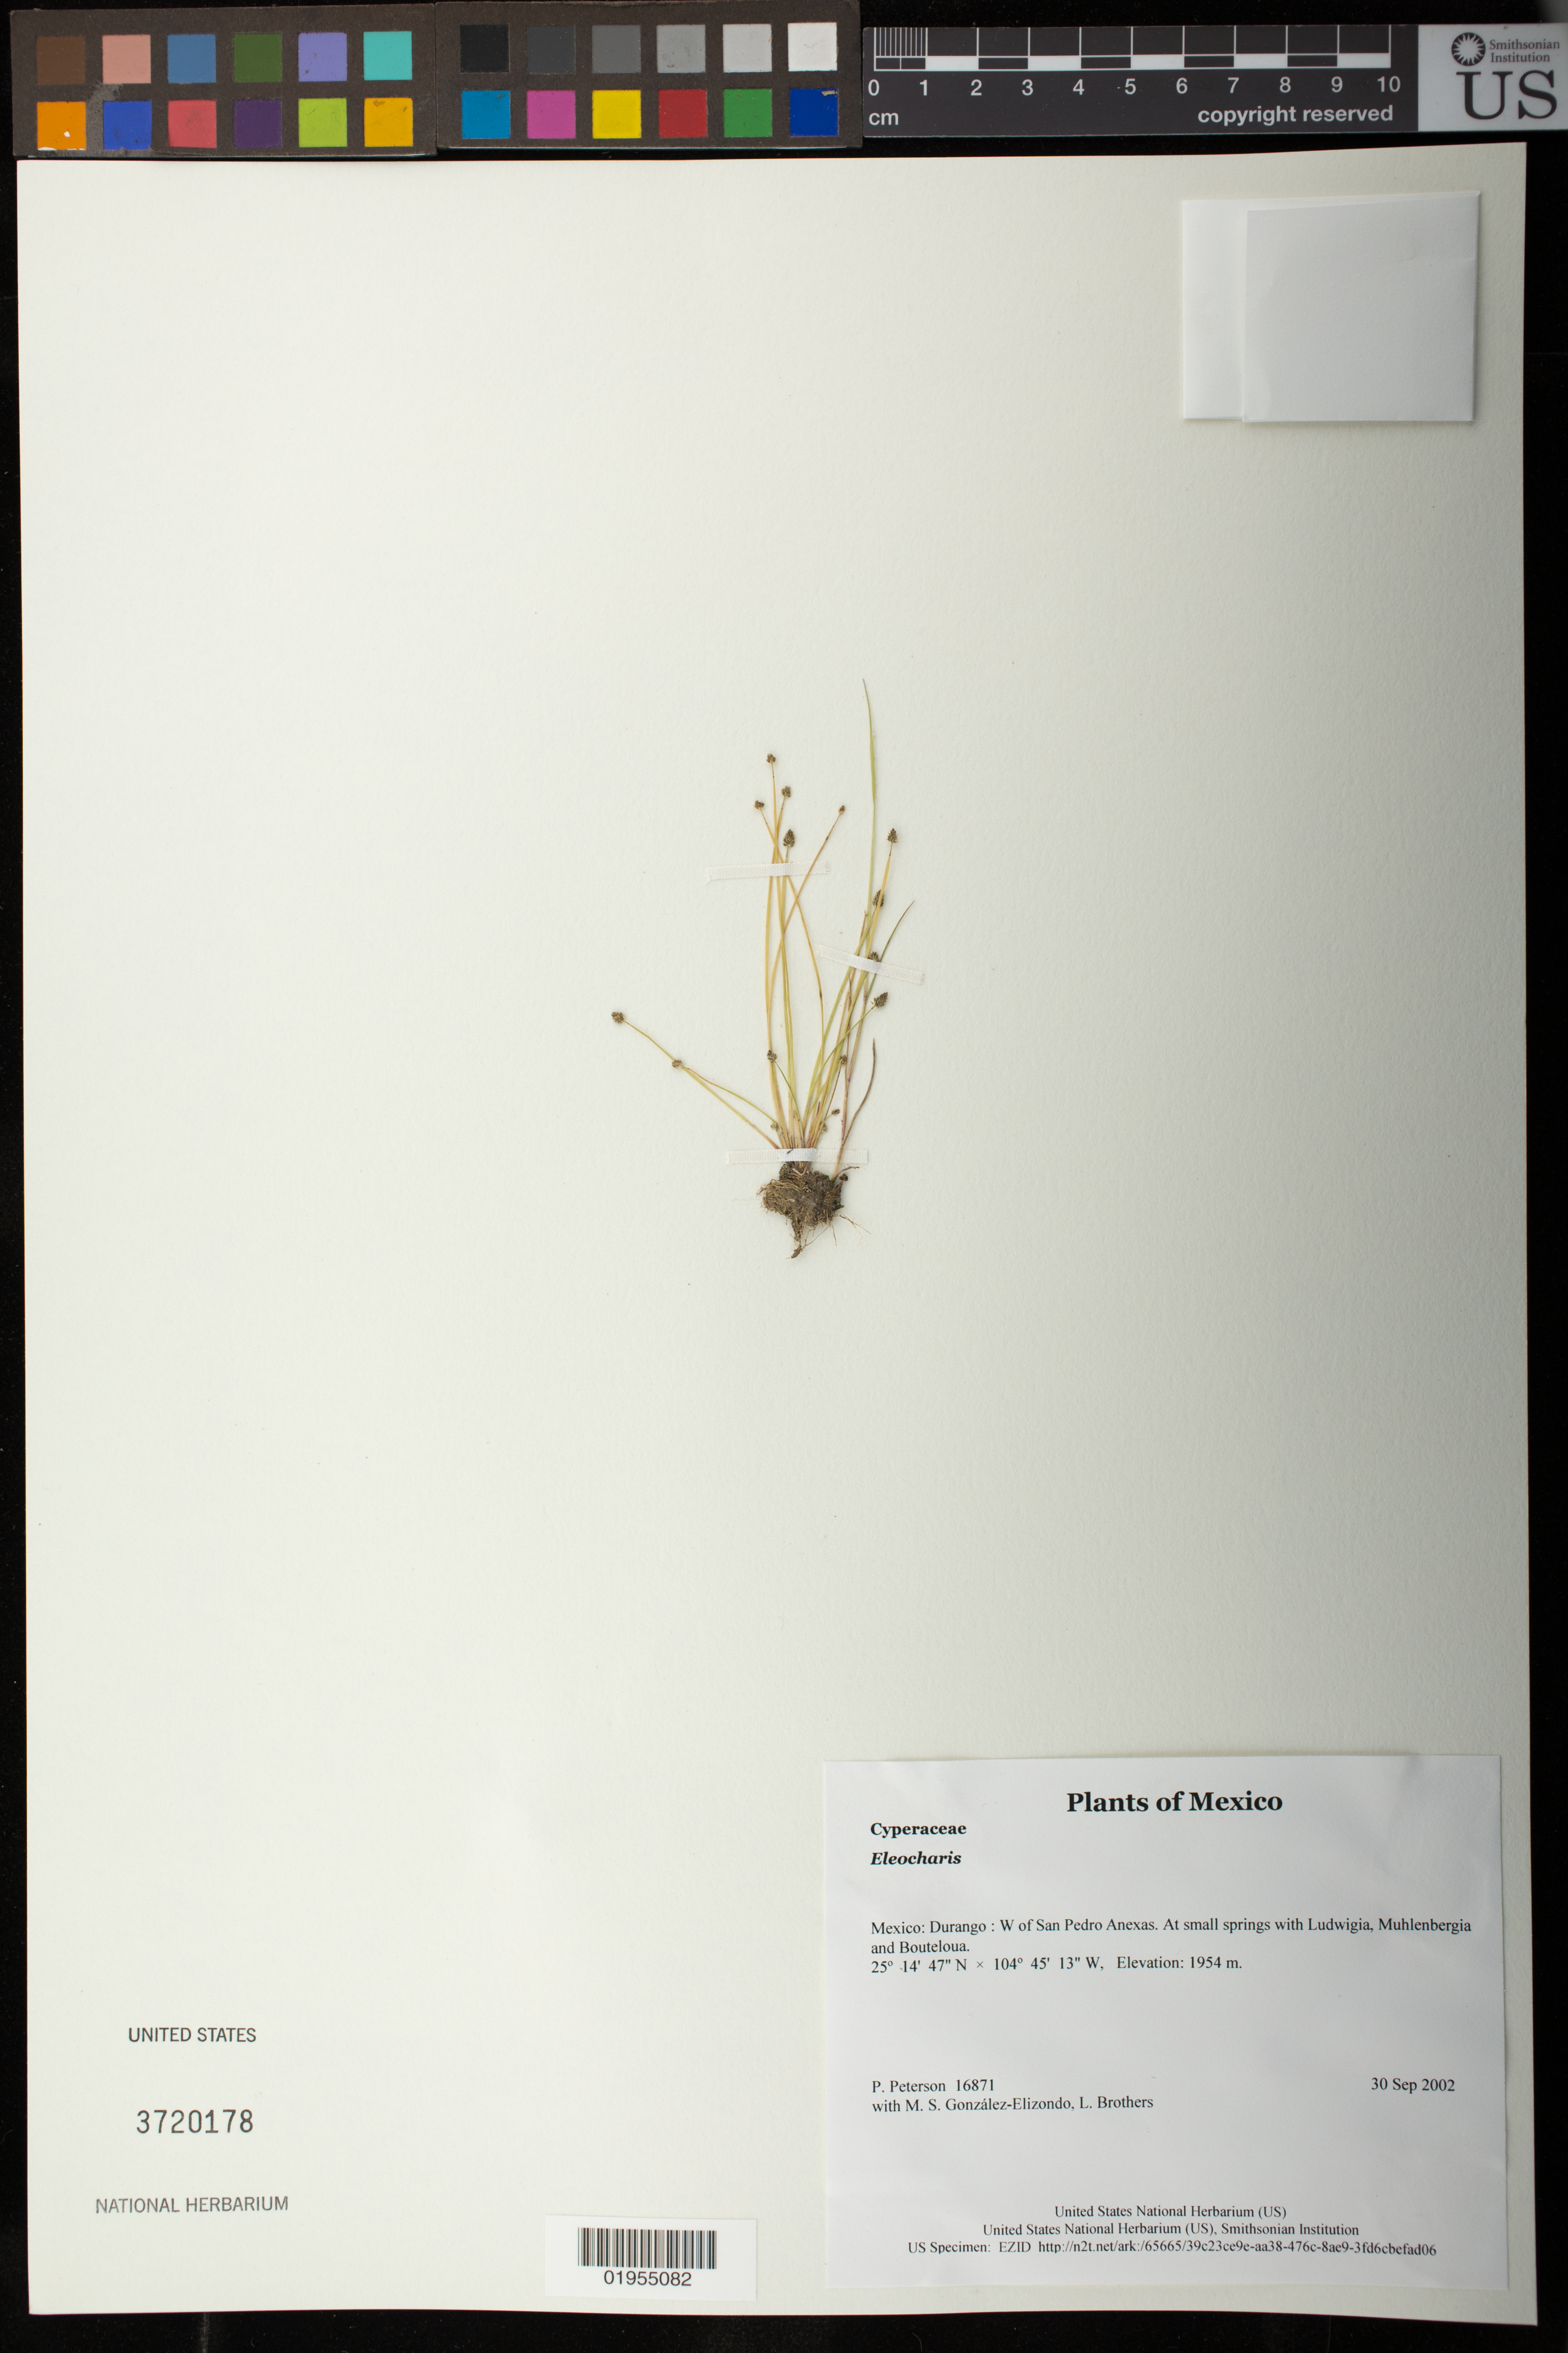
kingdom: Plantae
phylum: Tracheophyta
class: Liliopsida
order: Poales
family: Cyperaceae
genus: Eleocharis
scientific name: Eleocharis sp.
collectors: P. M. Peterson, M. S. González-Elizondo & L. E. Brothers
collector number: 16871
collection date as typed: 30 Sep 2002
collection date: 2002-09-30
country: Mexico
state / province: Durango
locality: W of San Pedro Anexas. At small springs with Ludwigia, Muhlenbergia and Bouteloua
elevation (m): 1954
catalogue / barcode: US 3720178